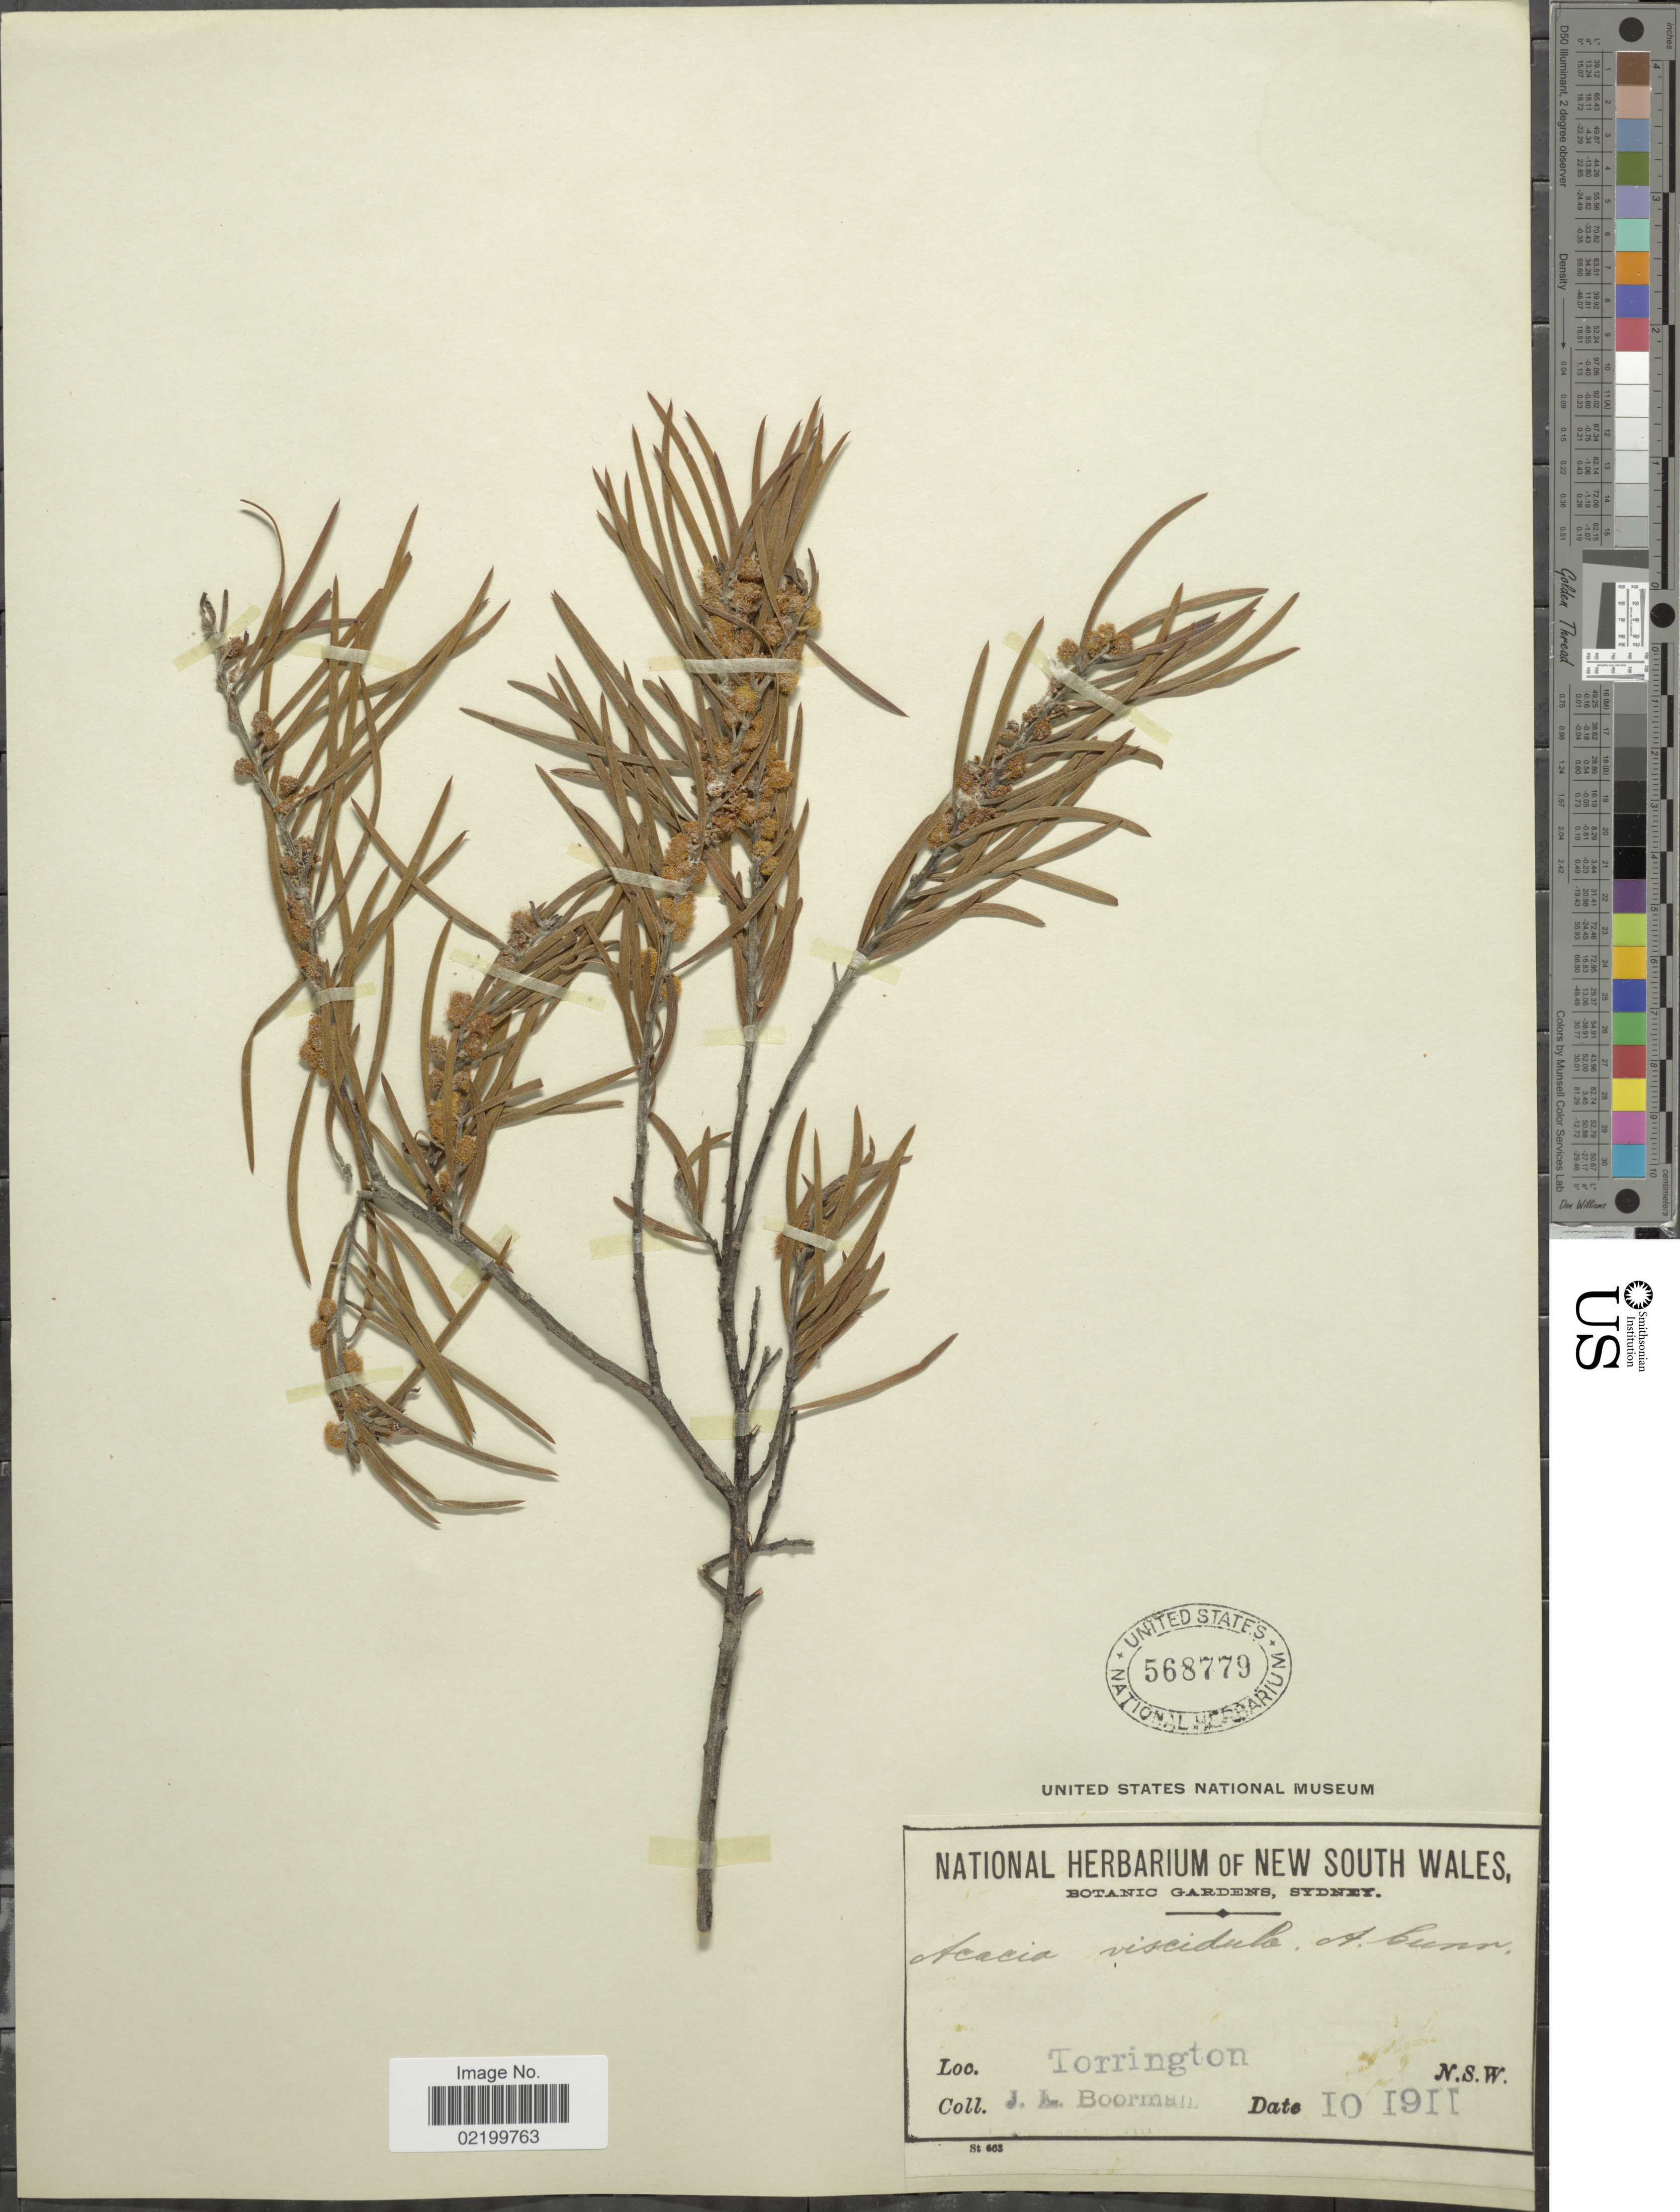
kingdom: Plantae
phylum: Tracheophyta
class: Magnoliopsida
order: Fabales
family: Fabaceae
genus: Acacia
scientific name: Acacia viscidula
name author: Benth.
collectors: J. Boorman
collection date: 1911-10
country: Australia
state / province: New South Wales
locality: Torrington, N.S.W.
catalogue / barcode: US 568779